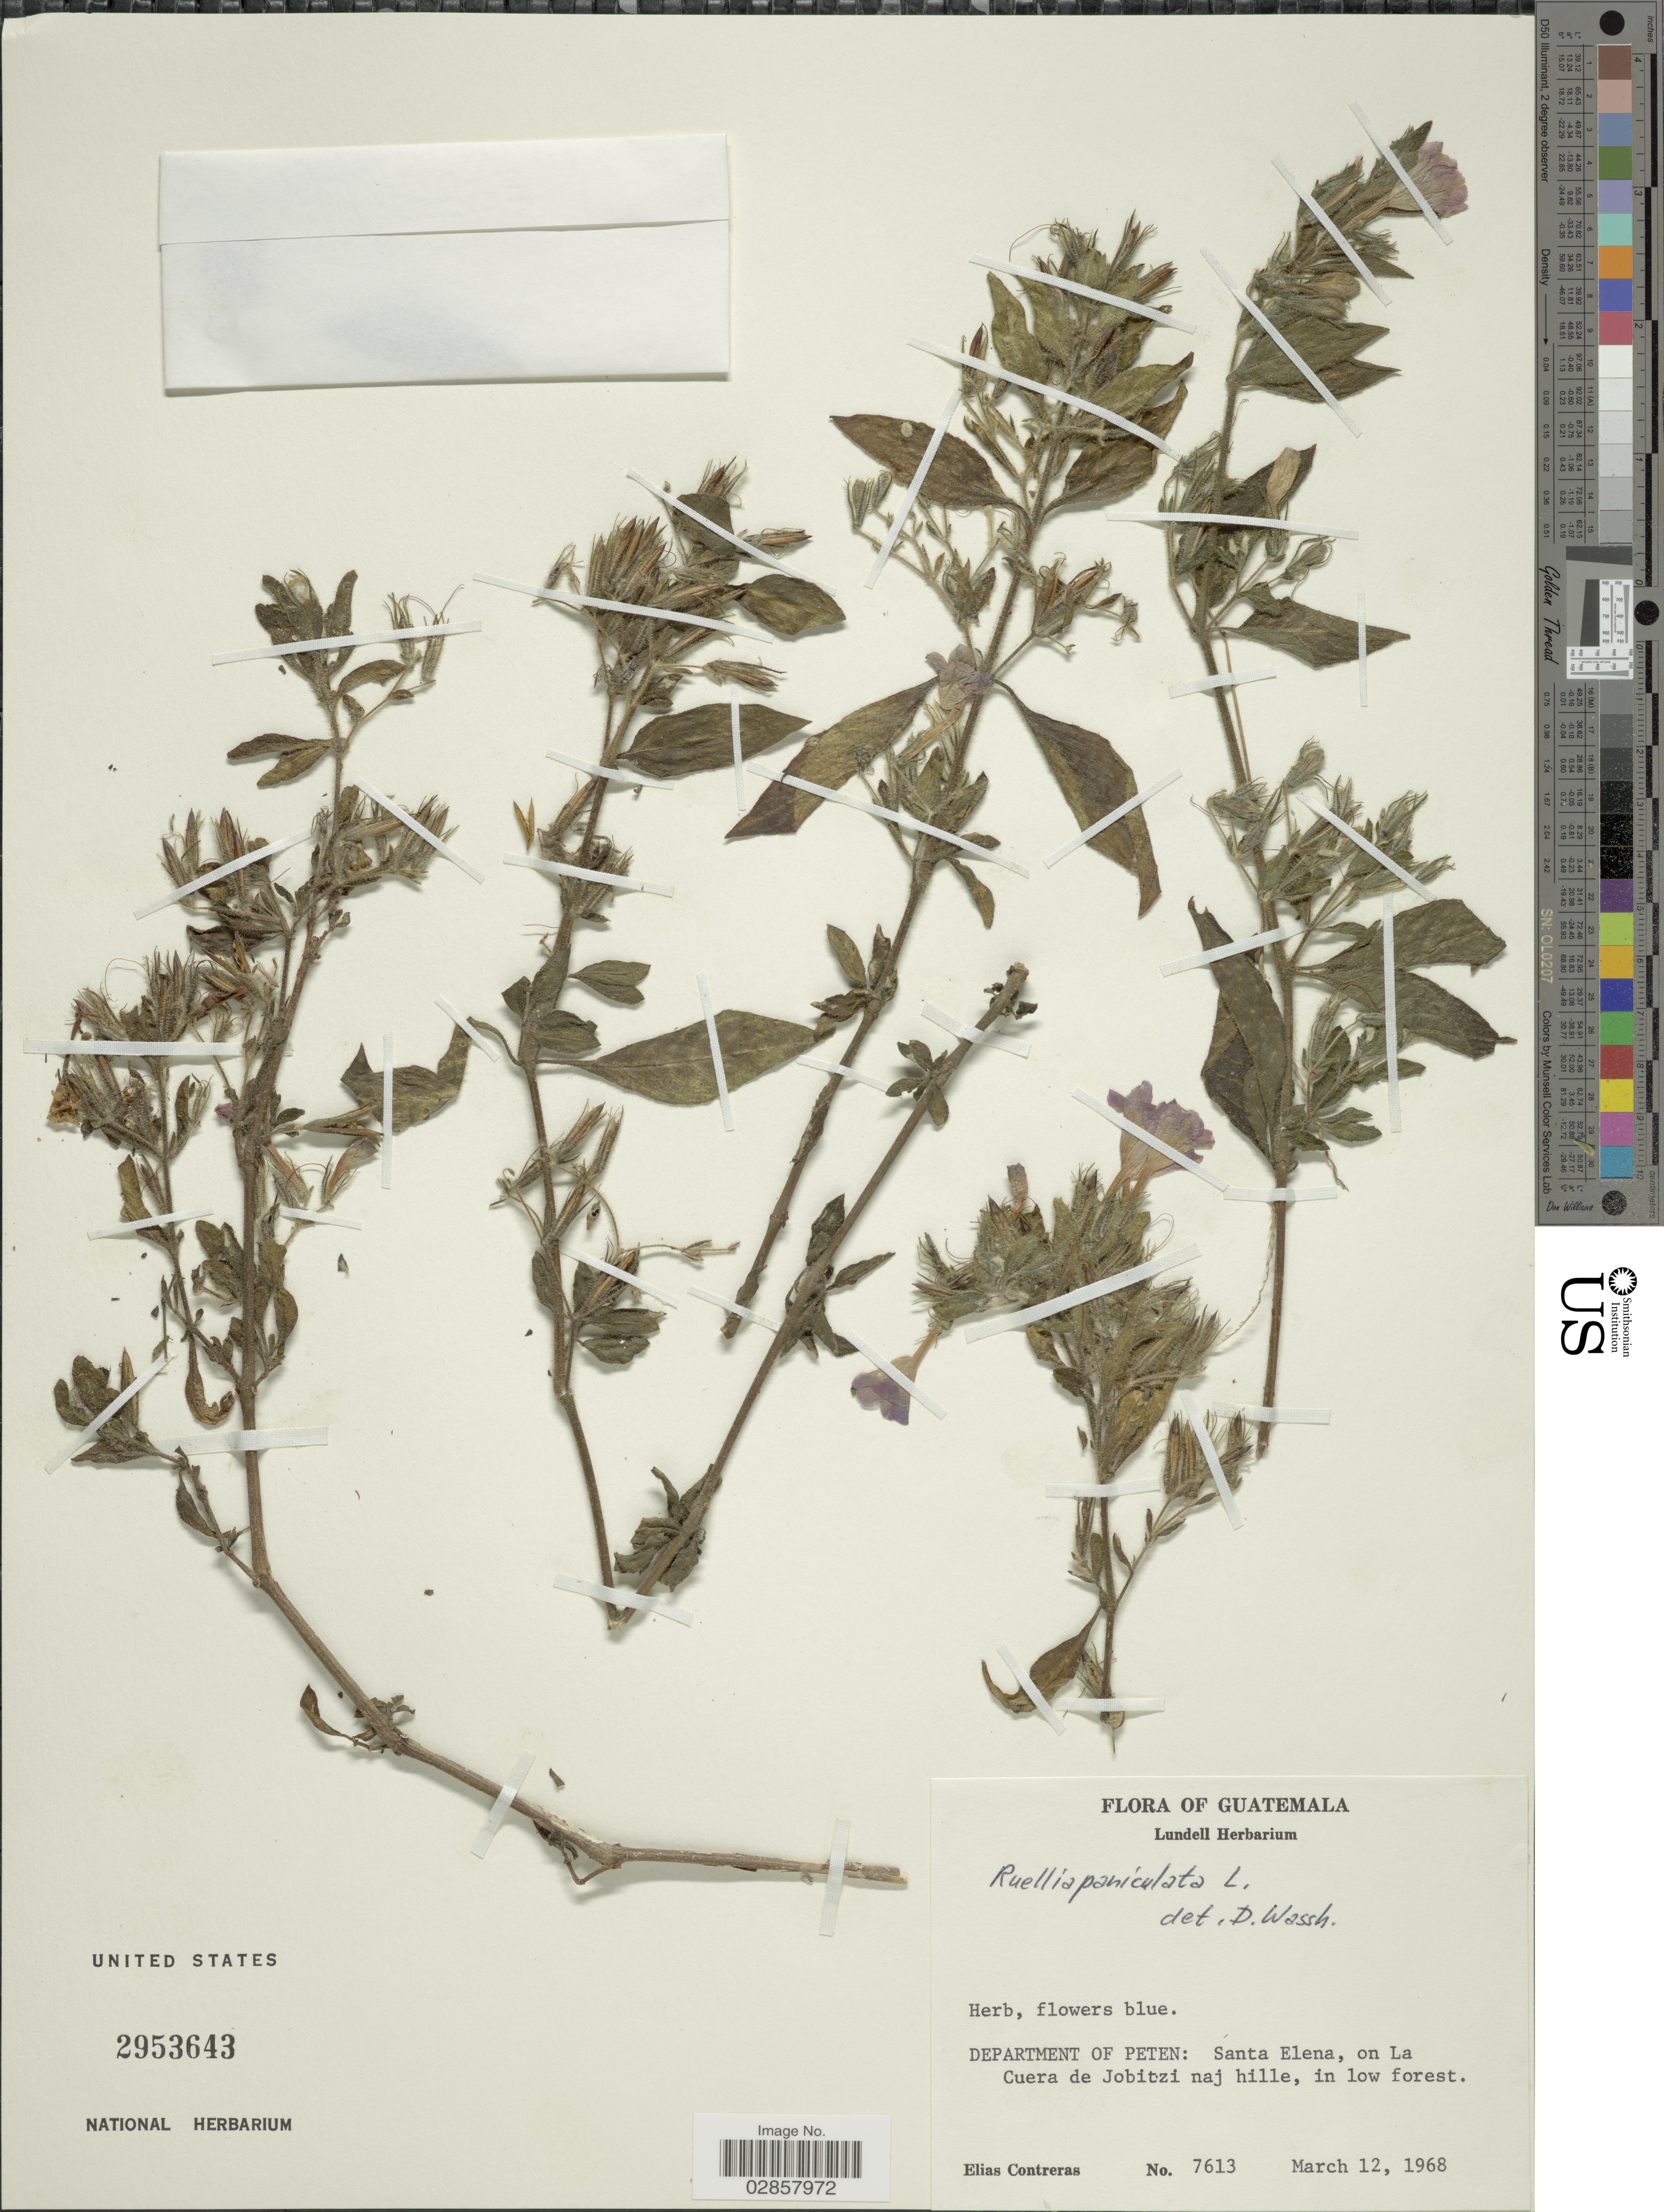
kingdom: Plantae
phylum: Tracheophyta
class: Magnoliopsida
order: Lamiales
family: Acanthaceae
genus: Ruellia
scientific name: Ruellia paniculata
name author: L.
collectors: E. Contreras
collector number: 7613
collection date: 1968-03-12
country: Guatemala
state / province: El Petén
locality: Department of Peten: Santa Elena, on La Cuera de Jobitzi naj hille.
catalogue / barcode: US 2953643